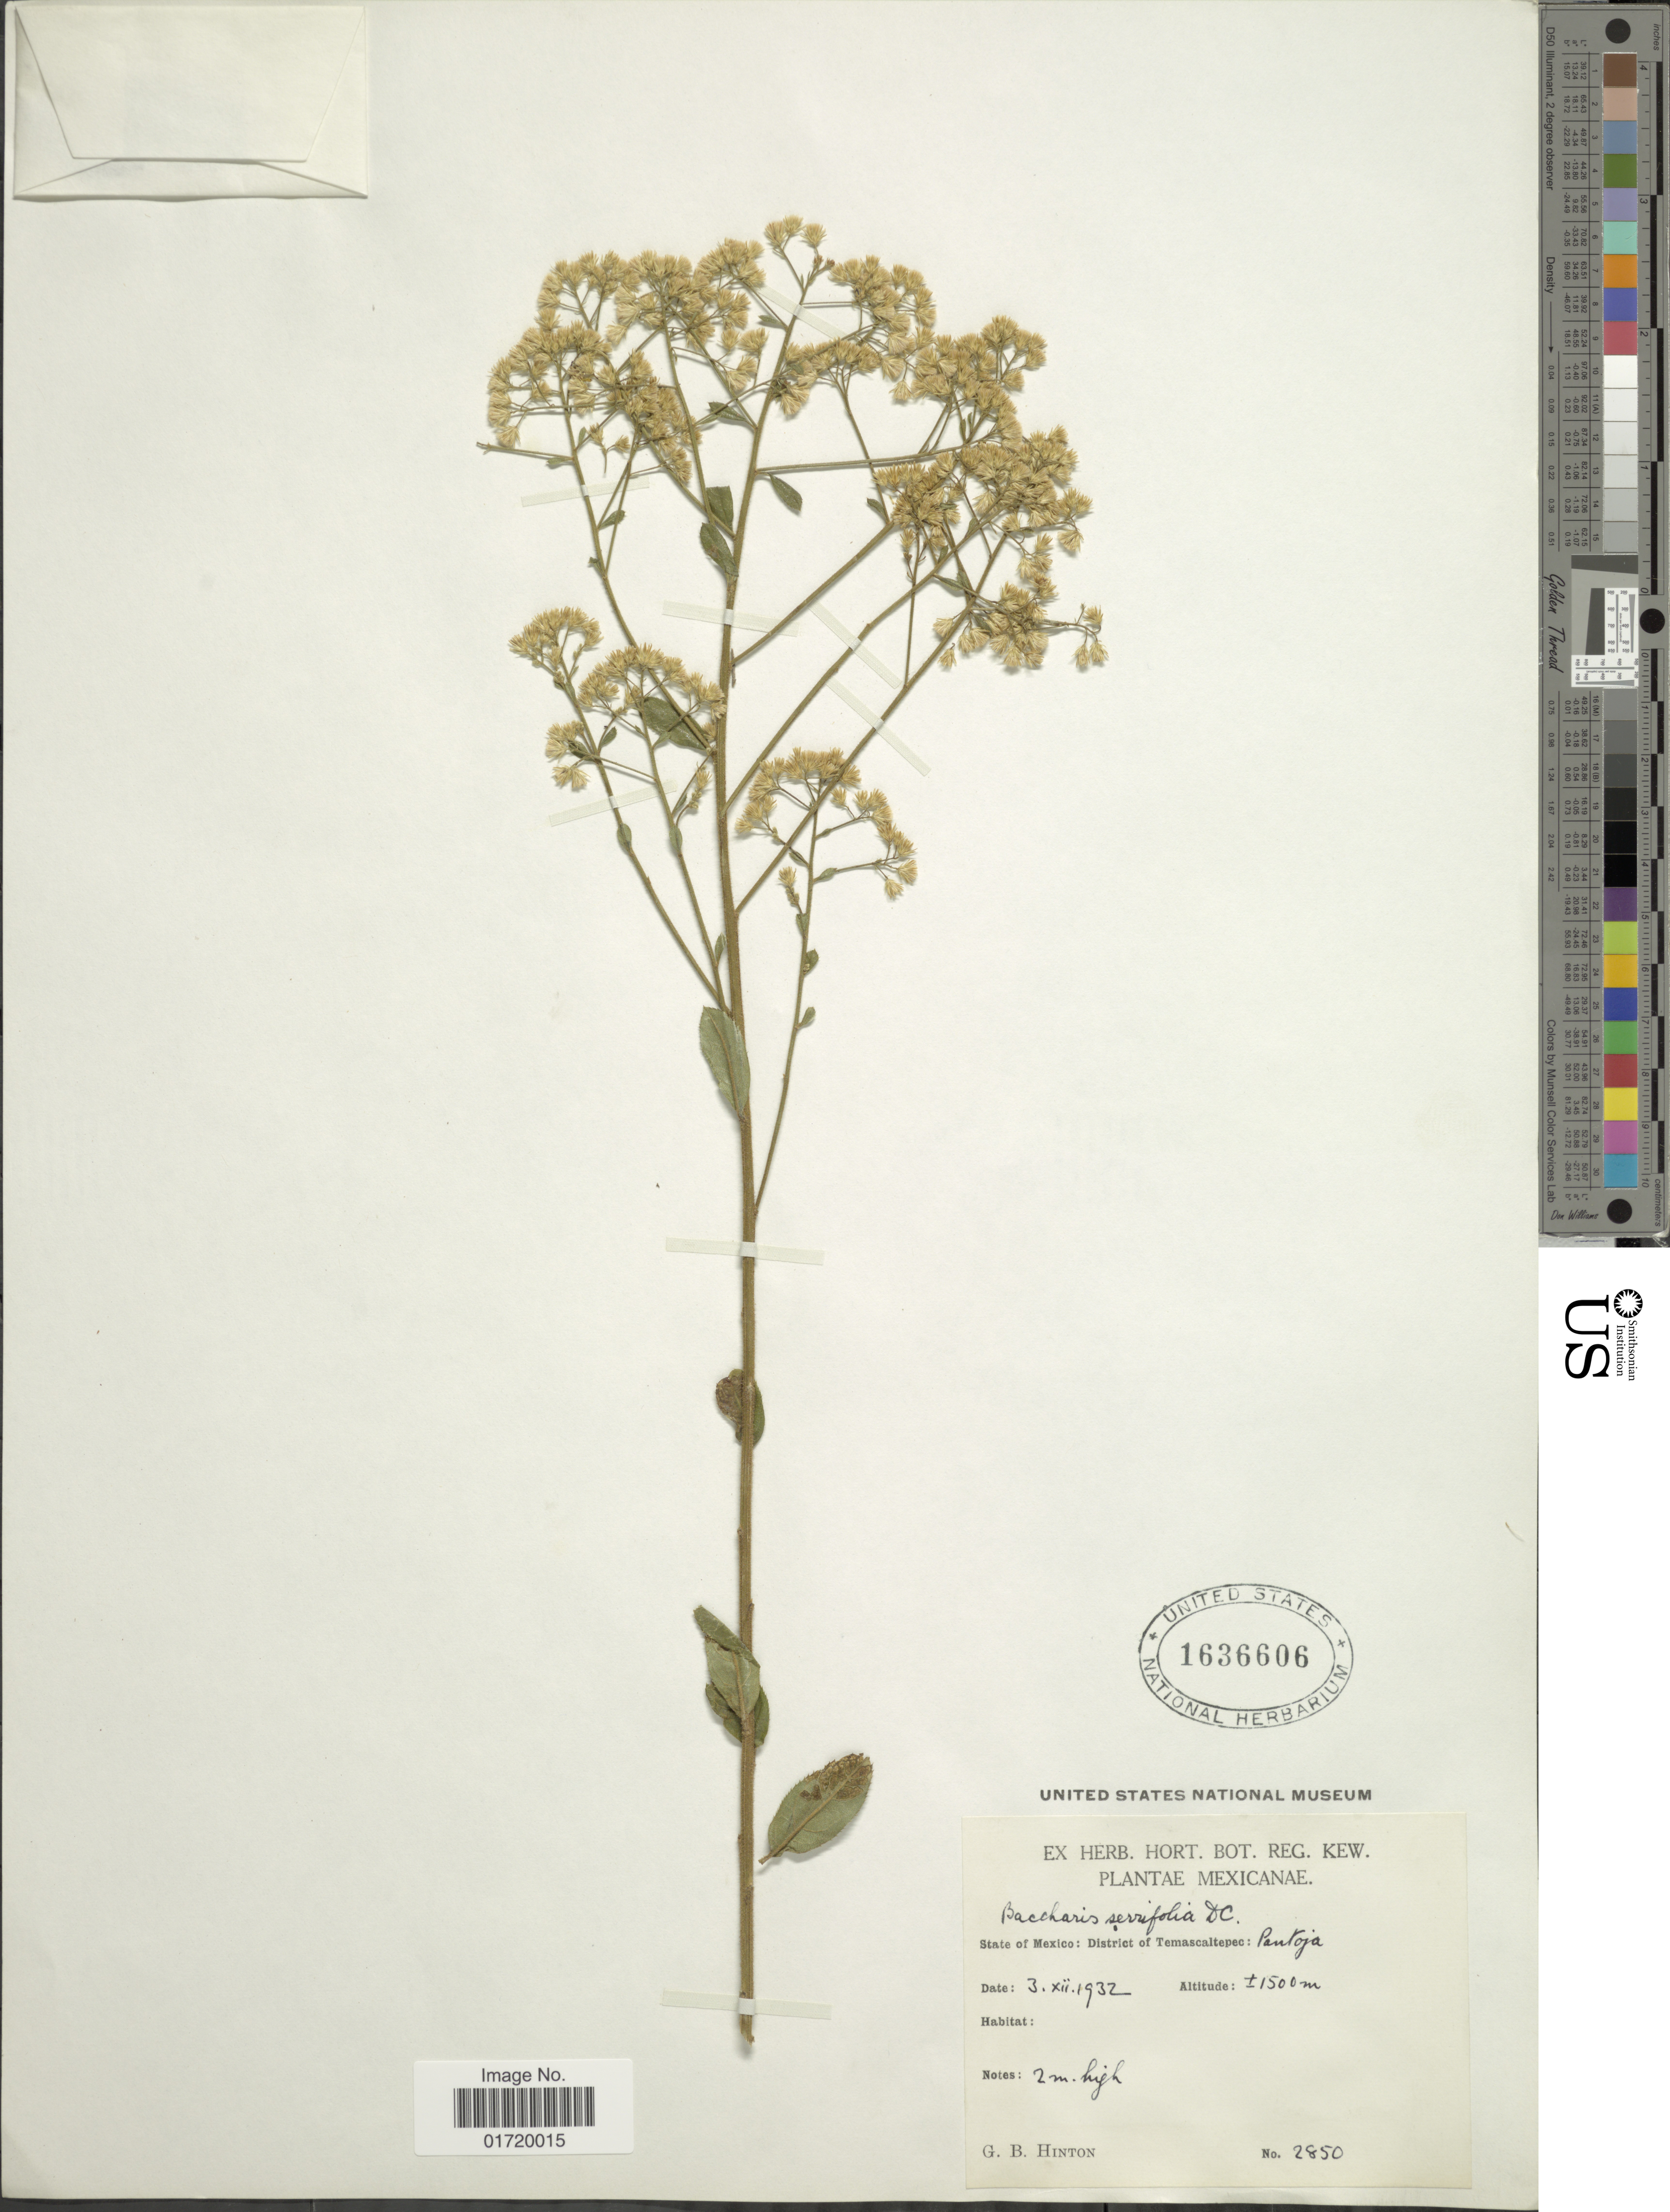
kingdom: Plantae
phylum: Tracheophyta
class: Magnoliopsida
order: Asterales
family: Asteraceae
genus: Baccharis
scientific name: Baccharis serrifolia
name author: DC.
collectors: G. B. Hinton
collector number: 2850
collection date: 1932-12-03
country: Mexico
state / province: México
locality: Mexicanae, District of Temascaltepec, Pentoja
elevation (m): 1500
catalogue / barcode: US 1636606